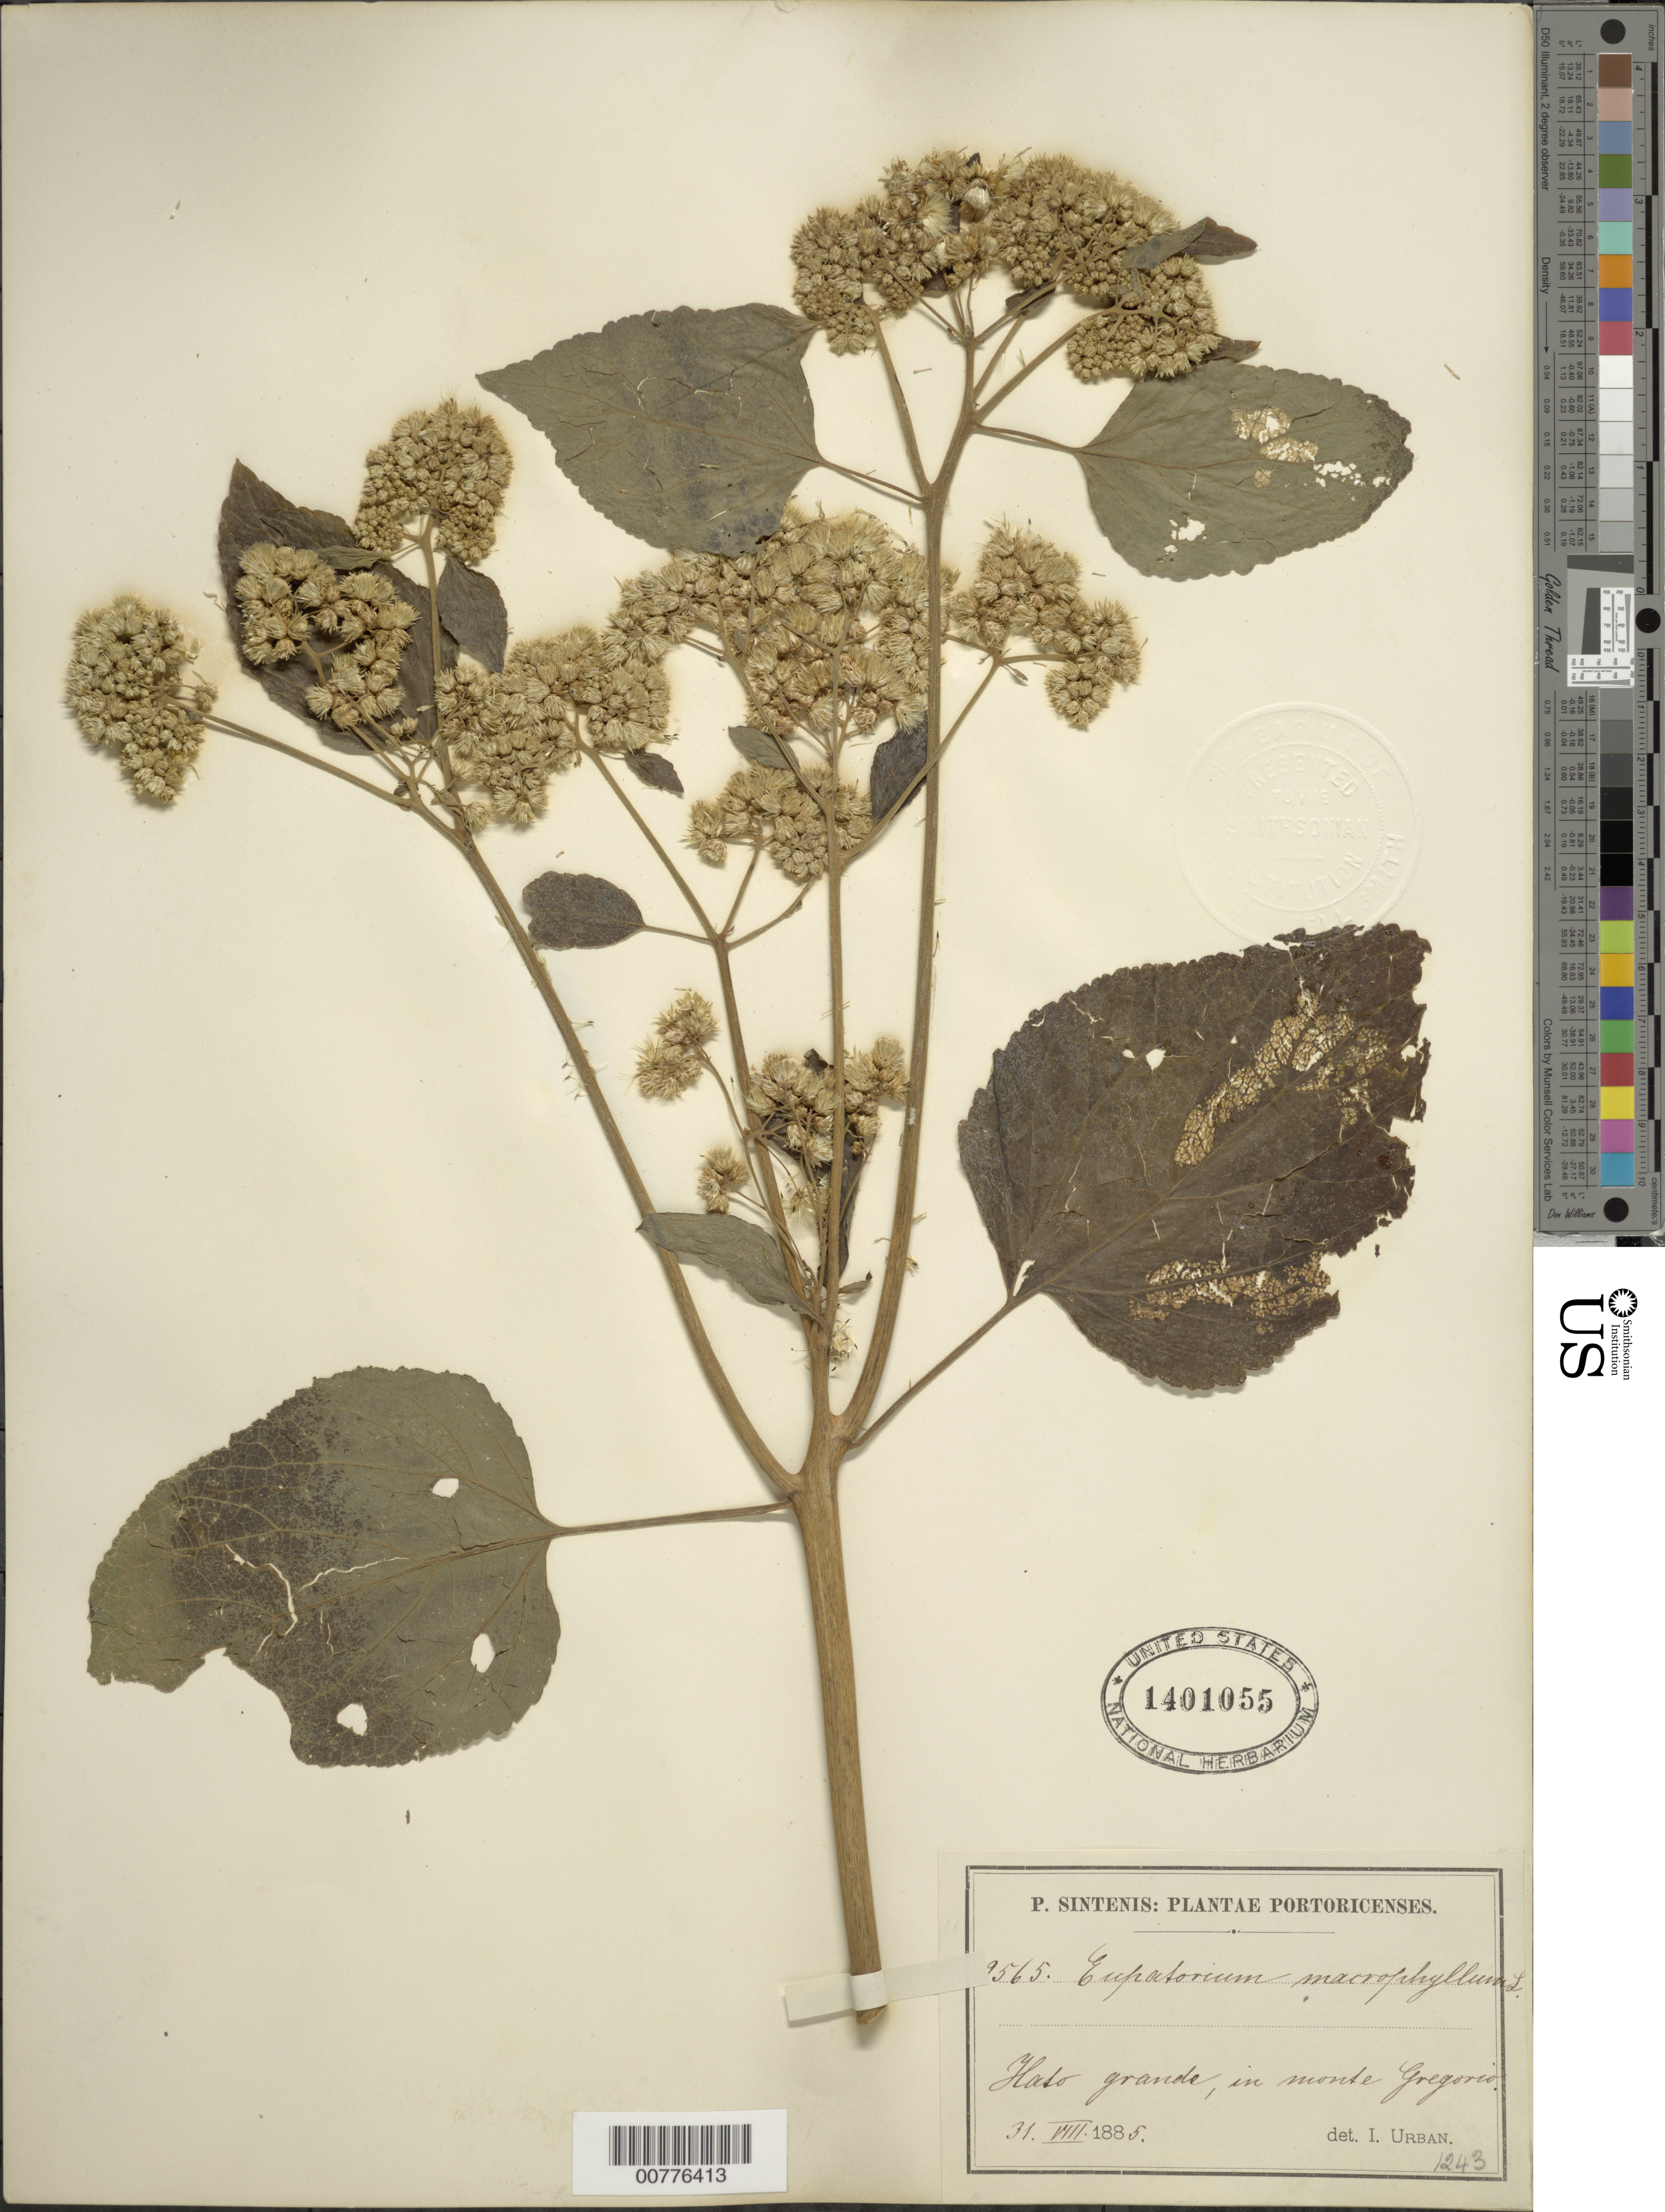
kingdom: Plantae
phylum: Tracheophyta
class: Magnoliopsida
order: Asterales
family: Asteraceae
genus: Hebeclinium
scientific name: Hebeclinium macrophyllum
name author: (L.) DC.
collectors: P. Sintenis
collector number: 2565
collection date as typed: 31 Aug 1885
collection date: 1885-08-31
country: Puerto Rico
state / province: Río Grande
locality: Hato Grande, in monte Gregorio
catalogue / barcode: US 1401055